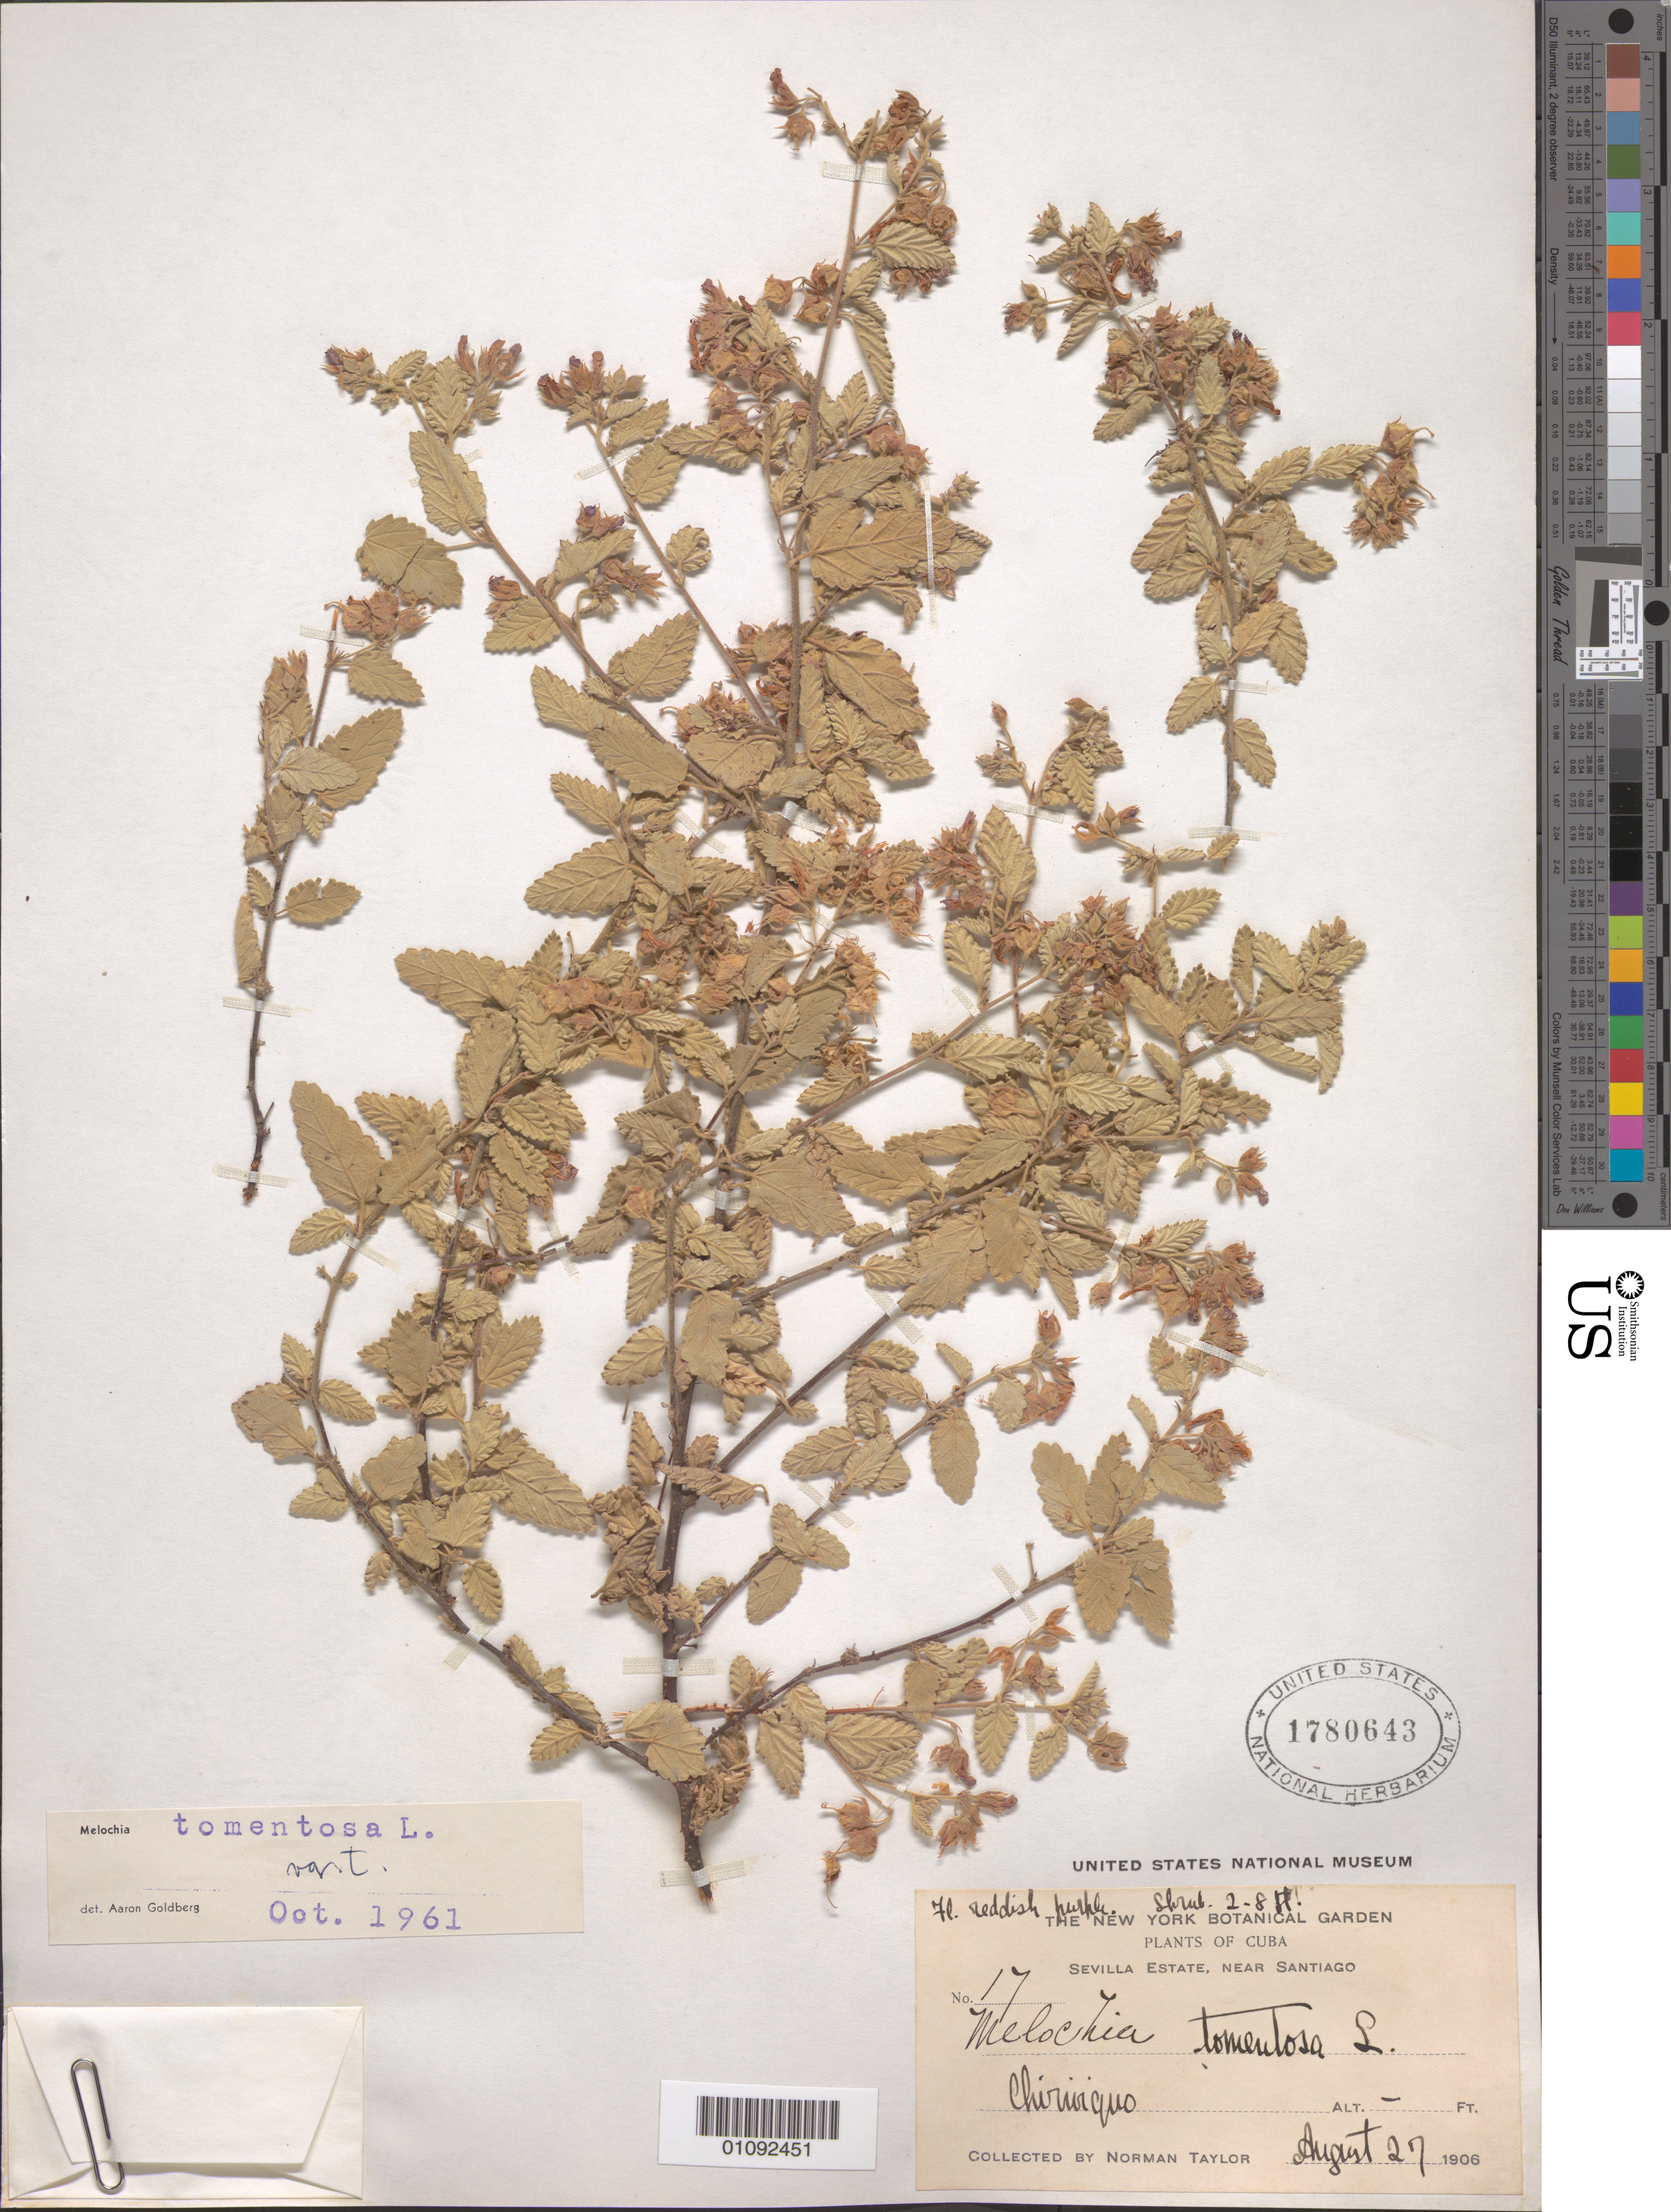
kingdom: Plantae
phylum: Tracheophyta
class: Magnoliopsida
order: Malvales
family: Malvaceae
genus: Melochia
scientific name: Melochia tomentosa var. tomentosa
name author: L.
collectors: N. Taylor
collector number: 17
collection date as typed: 27 Aug 1906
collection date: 1906-08-27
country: Cuba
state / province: Santiago de Cuba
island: Cuba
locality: Sevilla Estate, Near Santiago (Chirioiquo)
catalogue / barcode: US 1780643